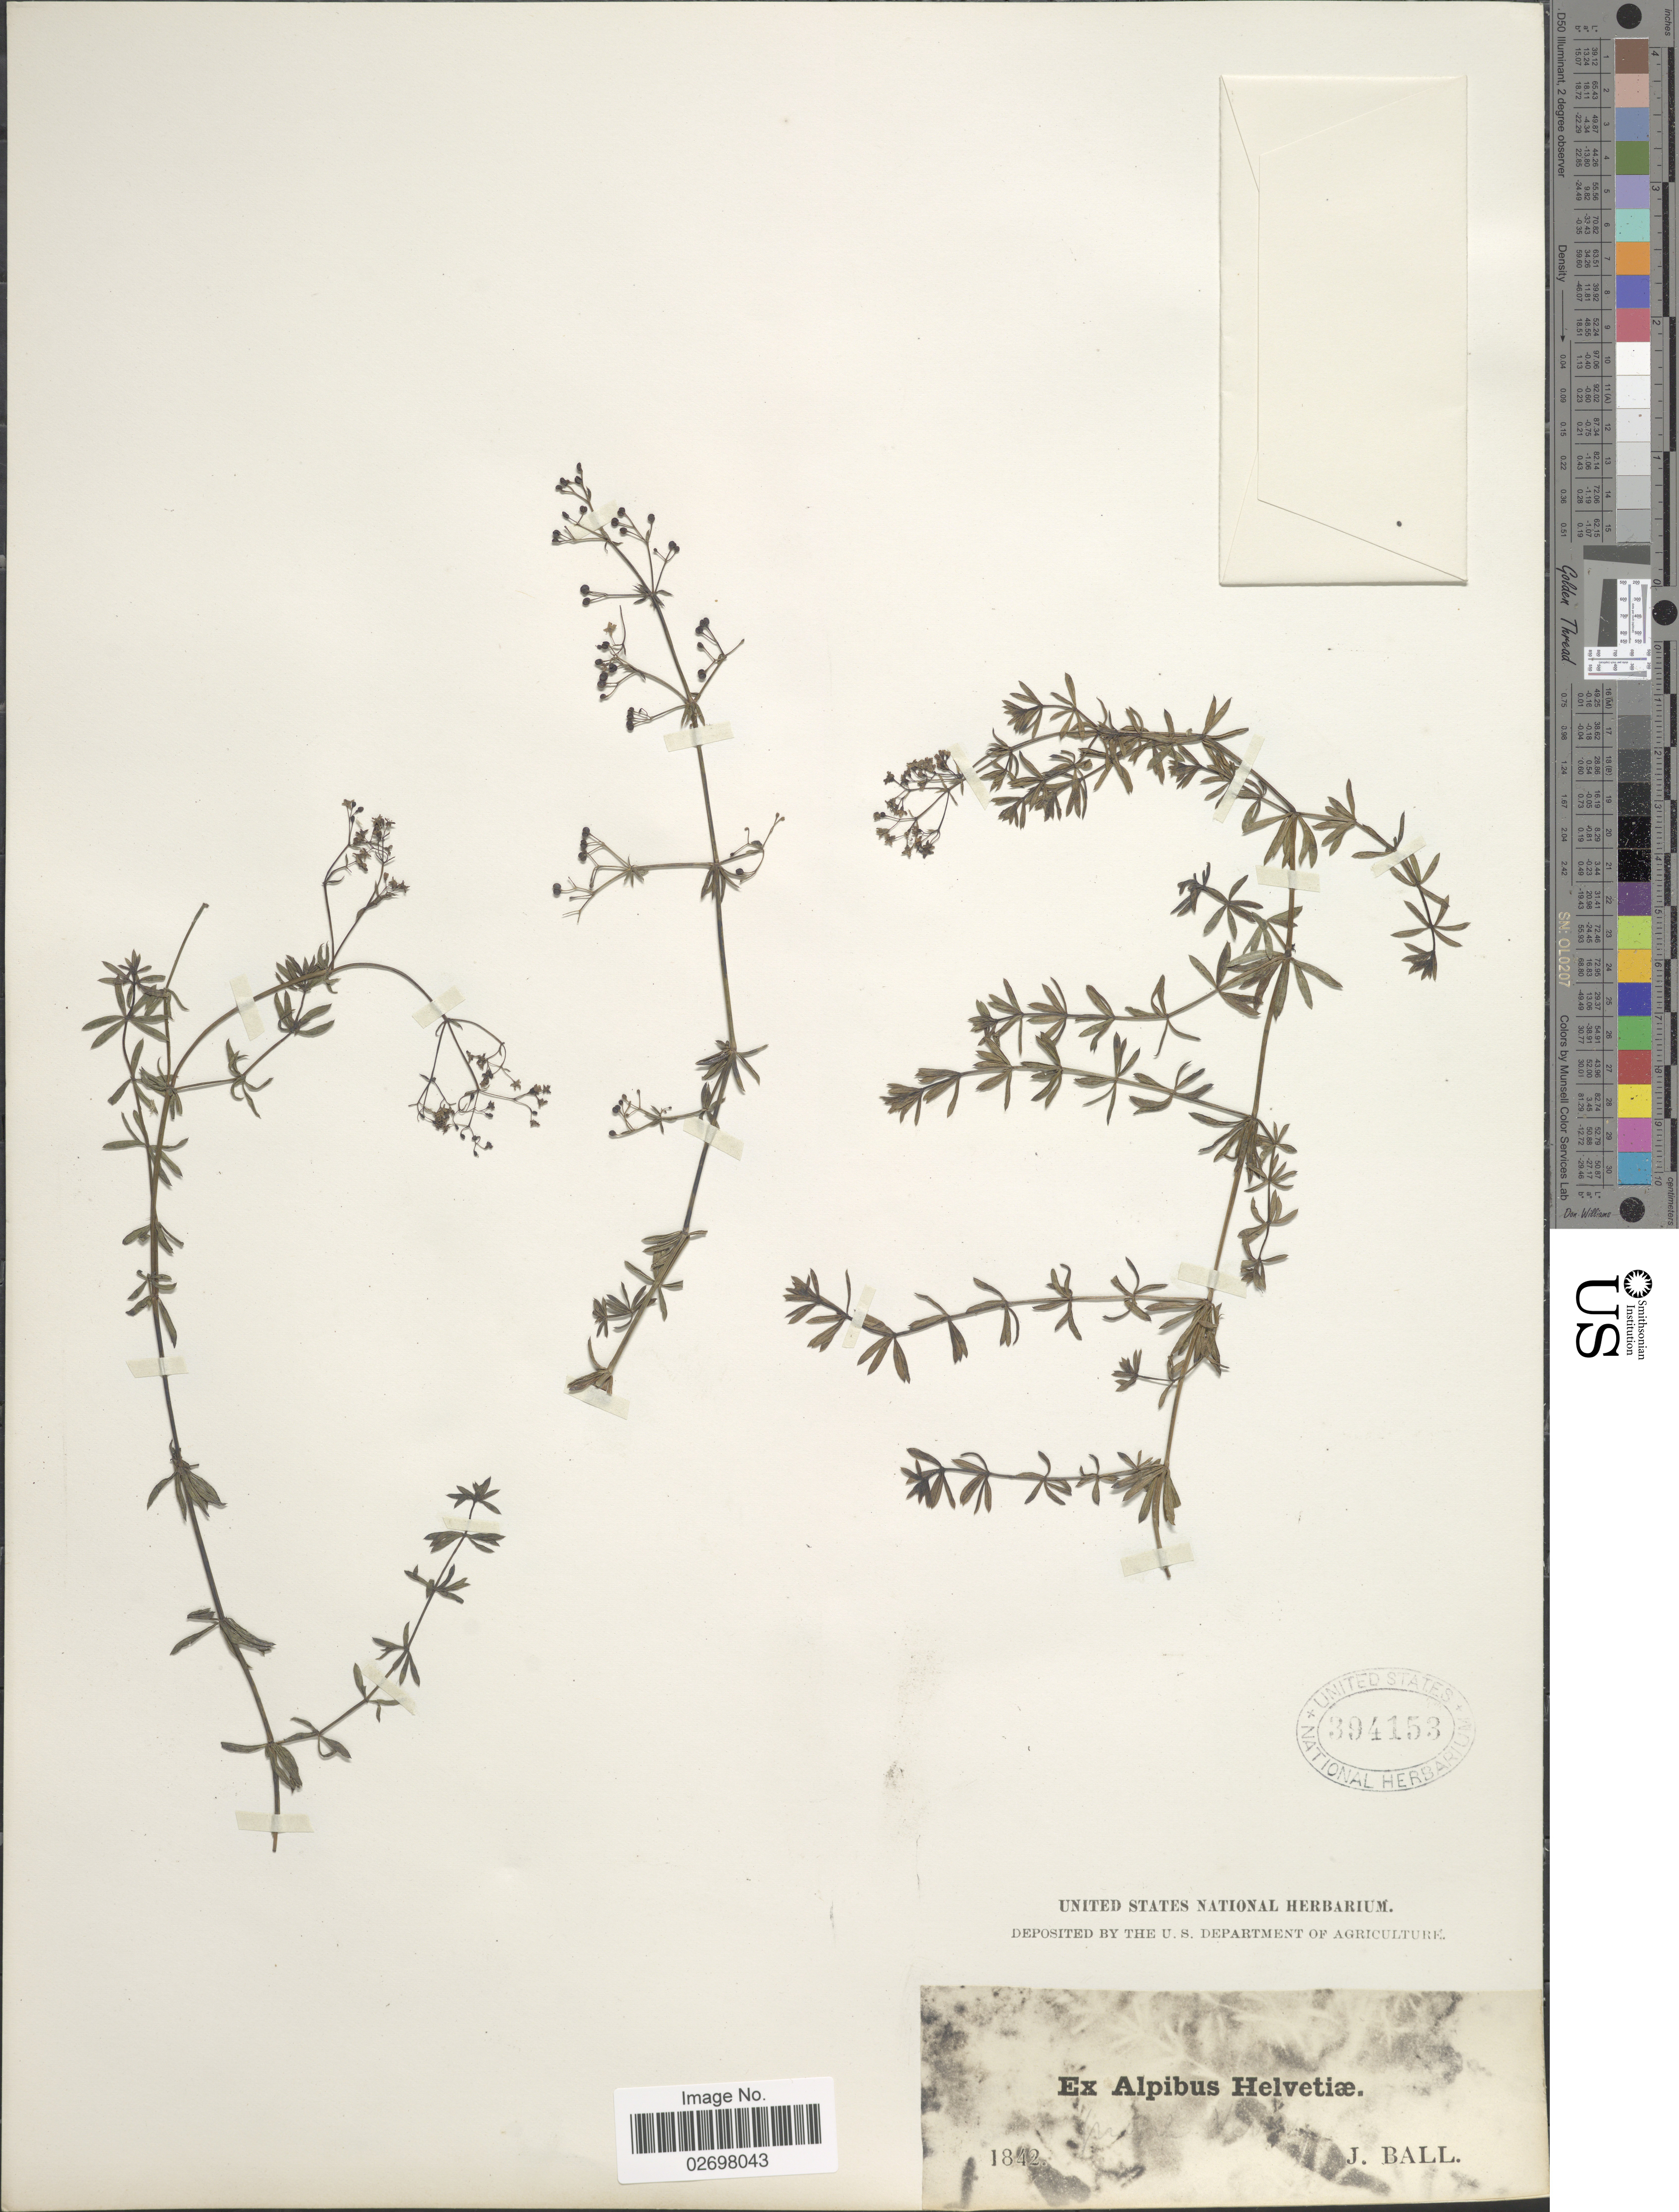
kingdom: Plantae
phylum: Tracheophyta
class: Magnoliopsida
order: Gentianales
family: Rubiaceae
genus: Galium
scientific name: Galium sp.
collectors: J. Ball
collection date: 1842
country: Switzerland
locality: Alpibus Helvetiæ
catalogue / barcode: US 394153